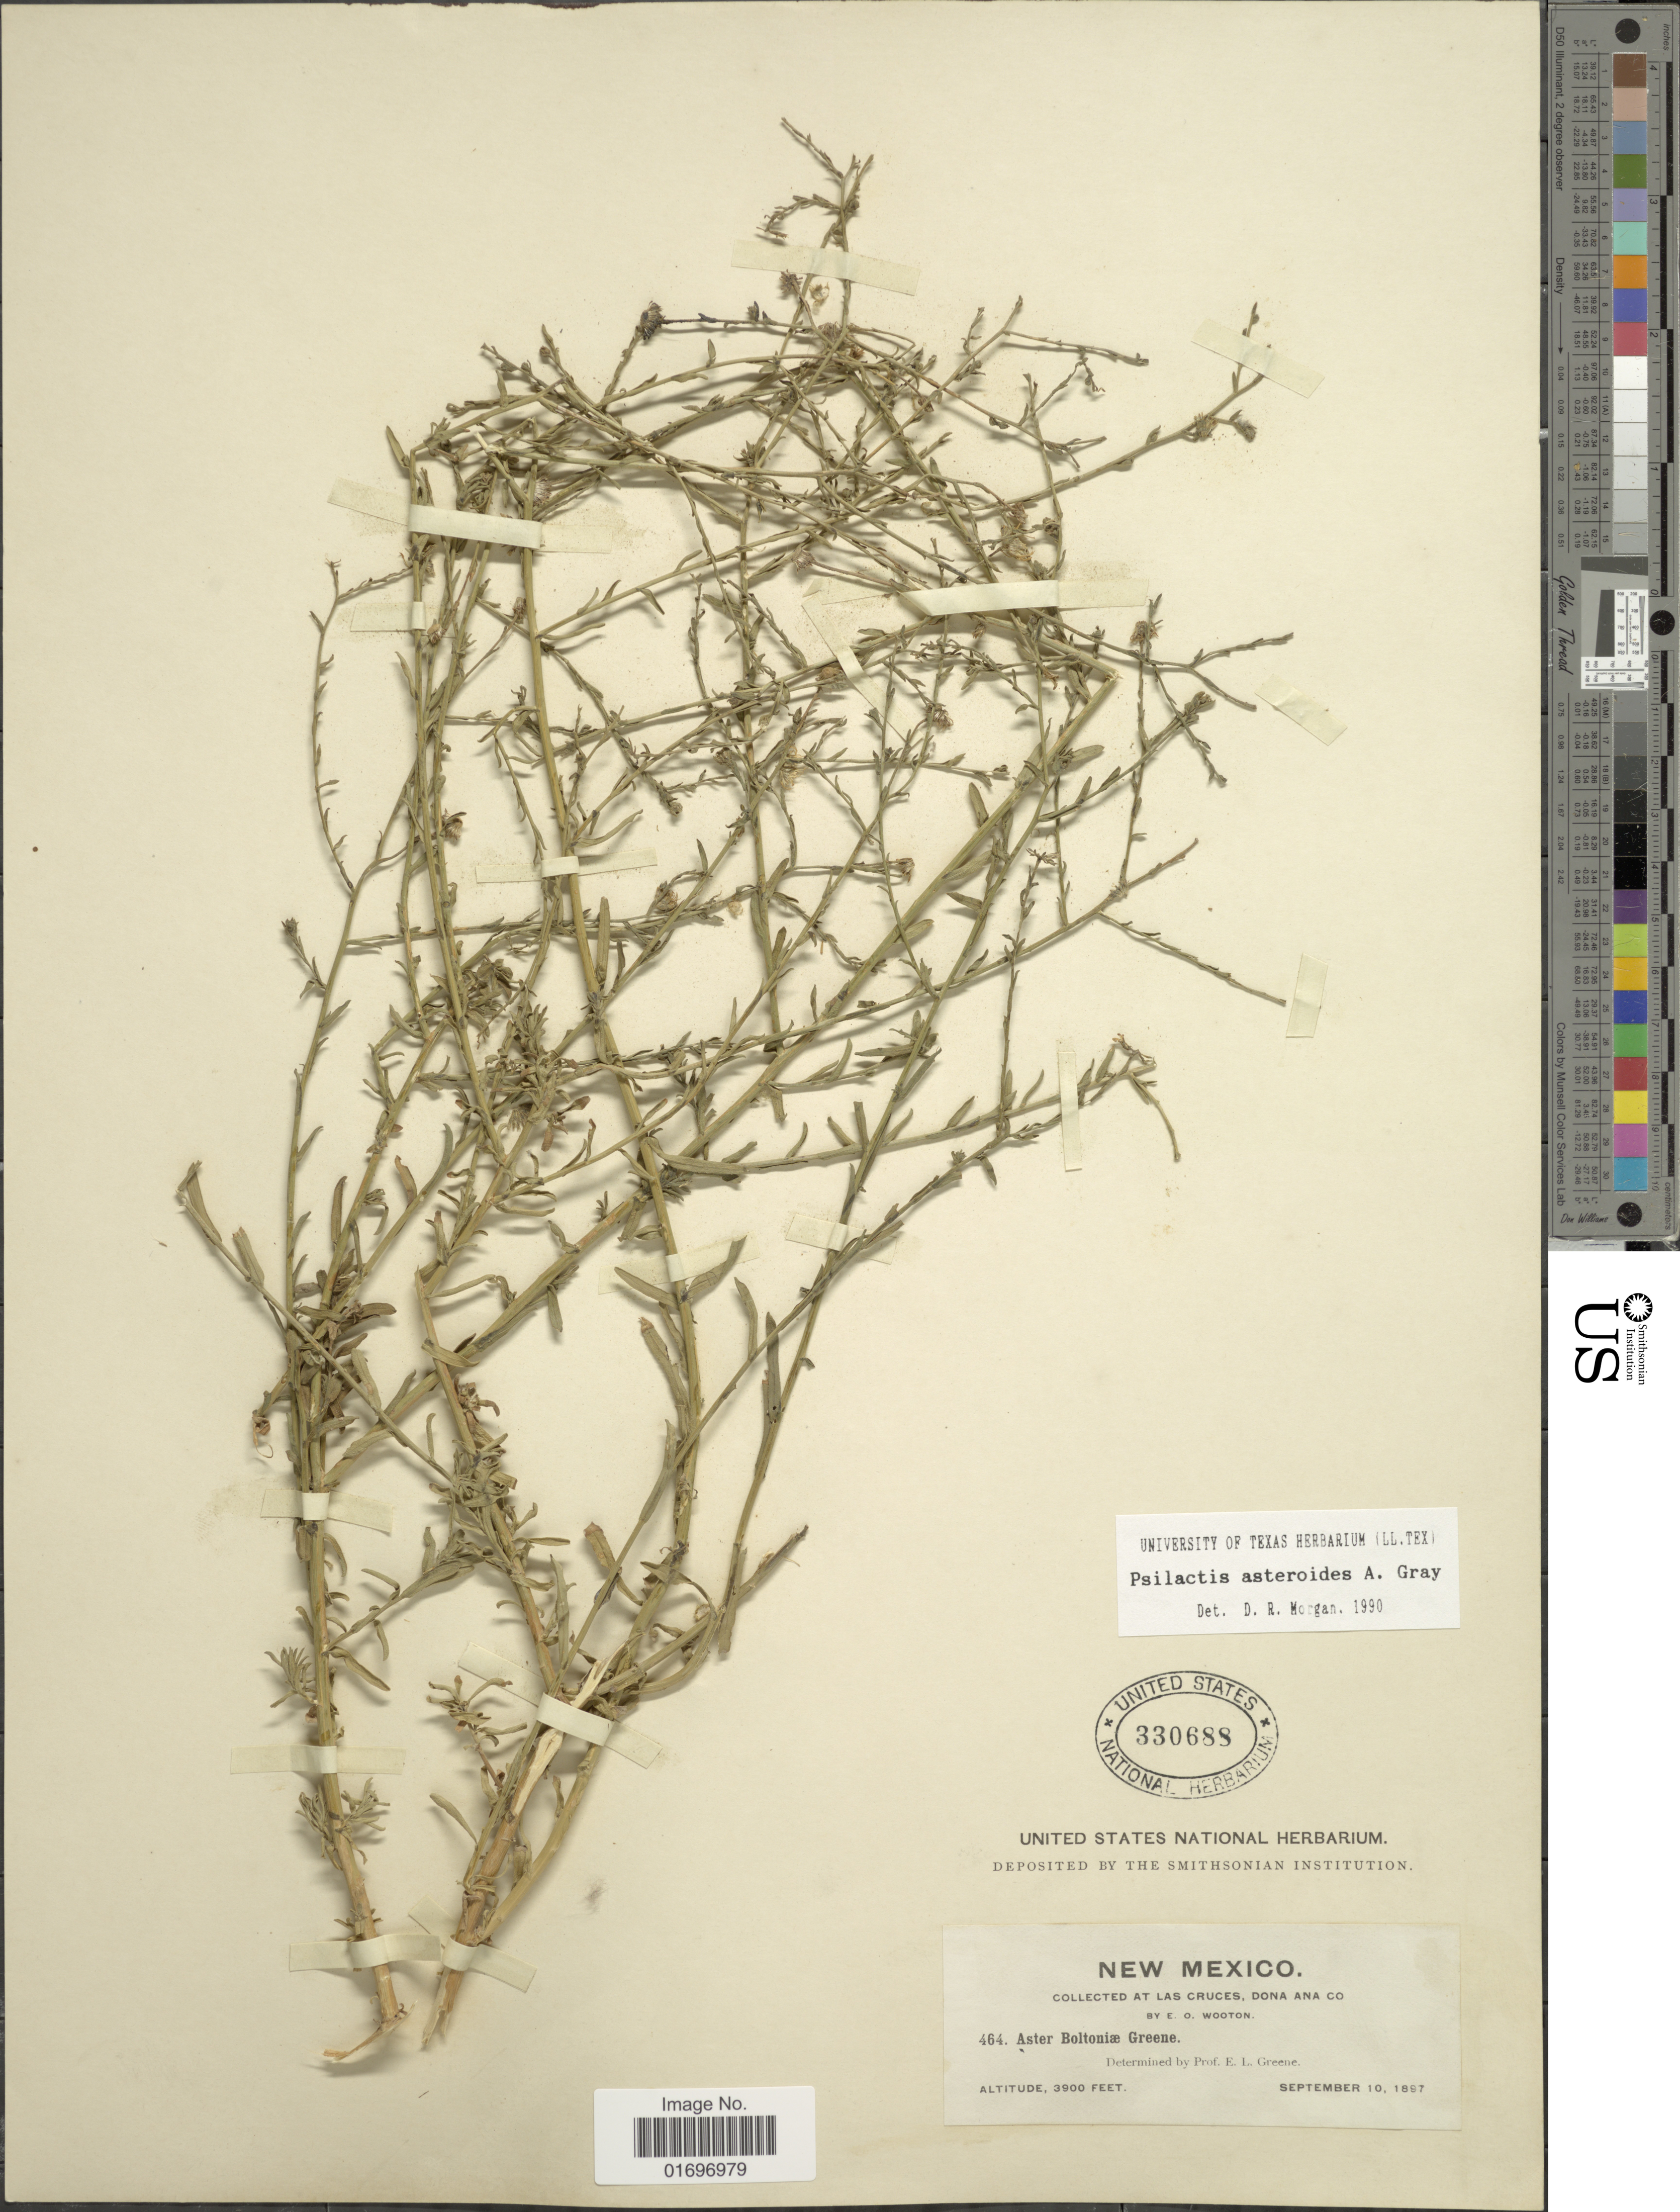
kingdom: Plantae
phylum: Tracheophyta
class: Magnoliopsida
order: Asterales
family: Asteraceae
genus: Psilactis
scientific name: Psilactis asteroides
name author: A. Gray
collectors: E. O. Wooton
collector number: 464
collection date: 1897-09-10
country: United States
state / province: New Mexico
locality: New Mexico. Las Cruces, Dona Ana Co.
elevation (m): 1189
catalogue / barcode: US 330688